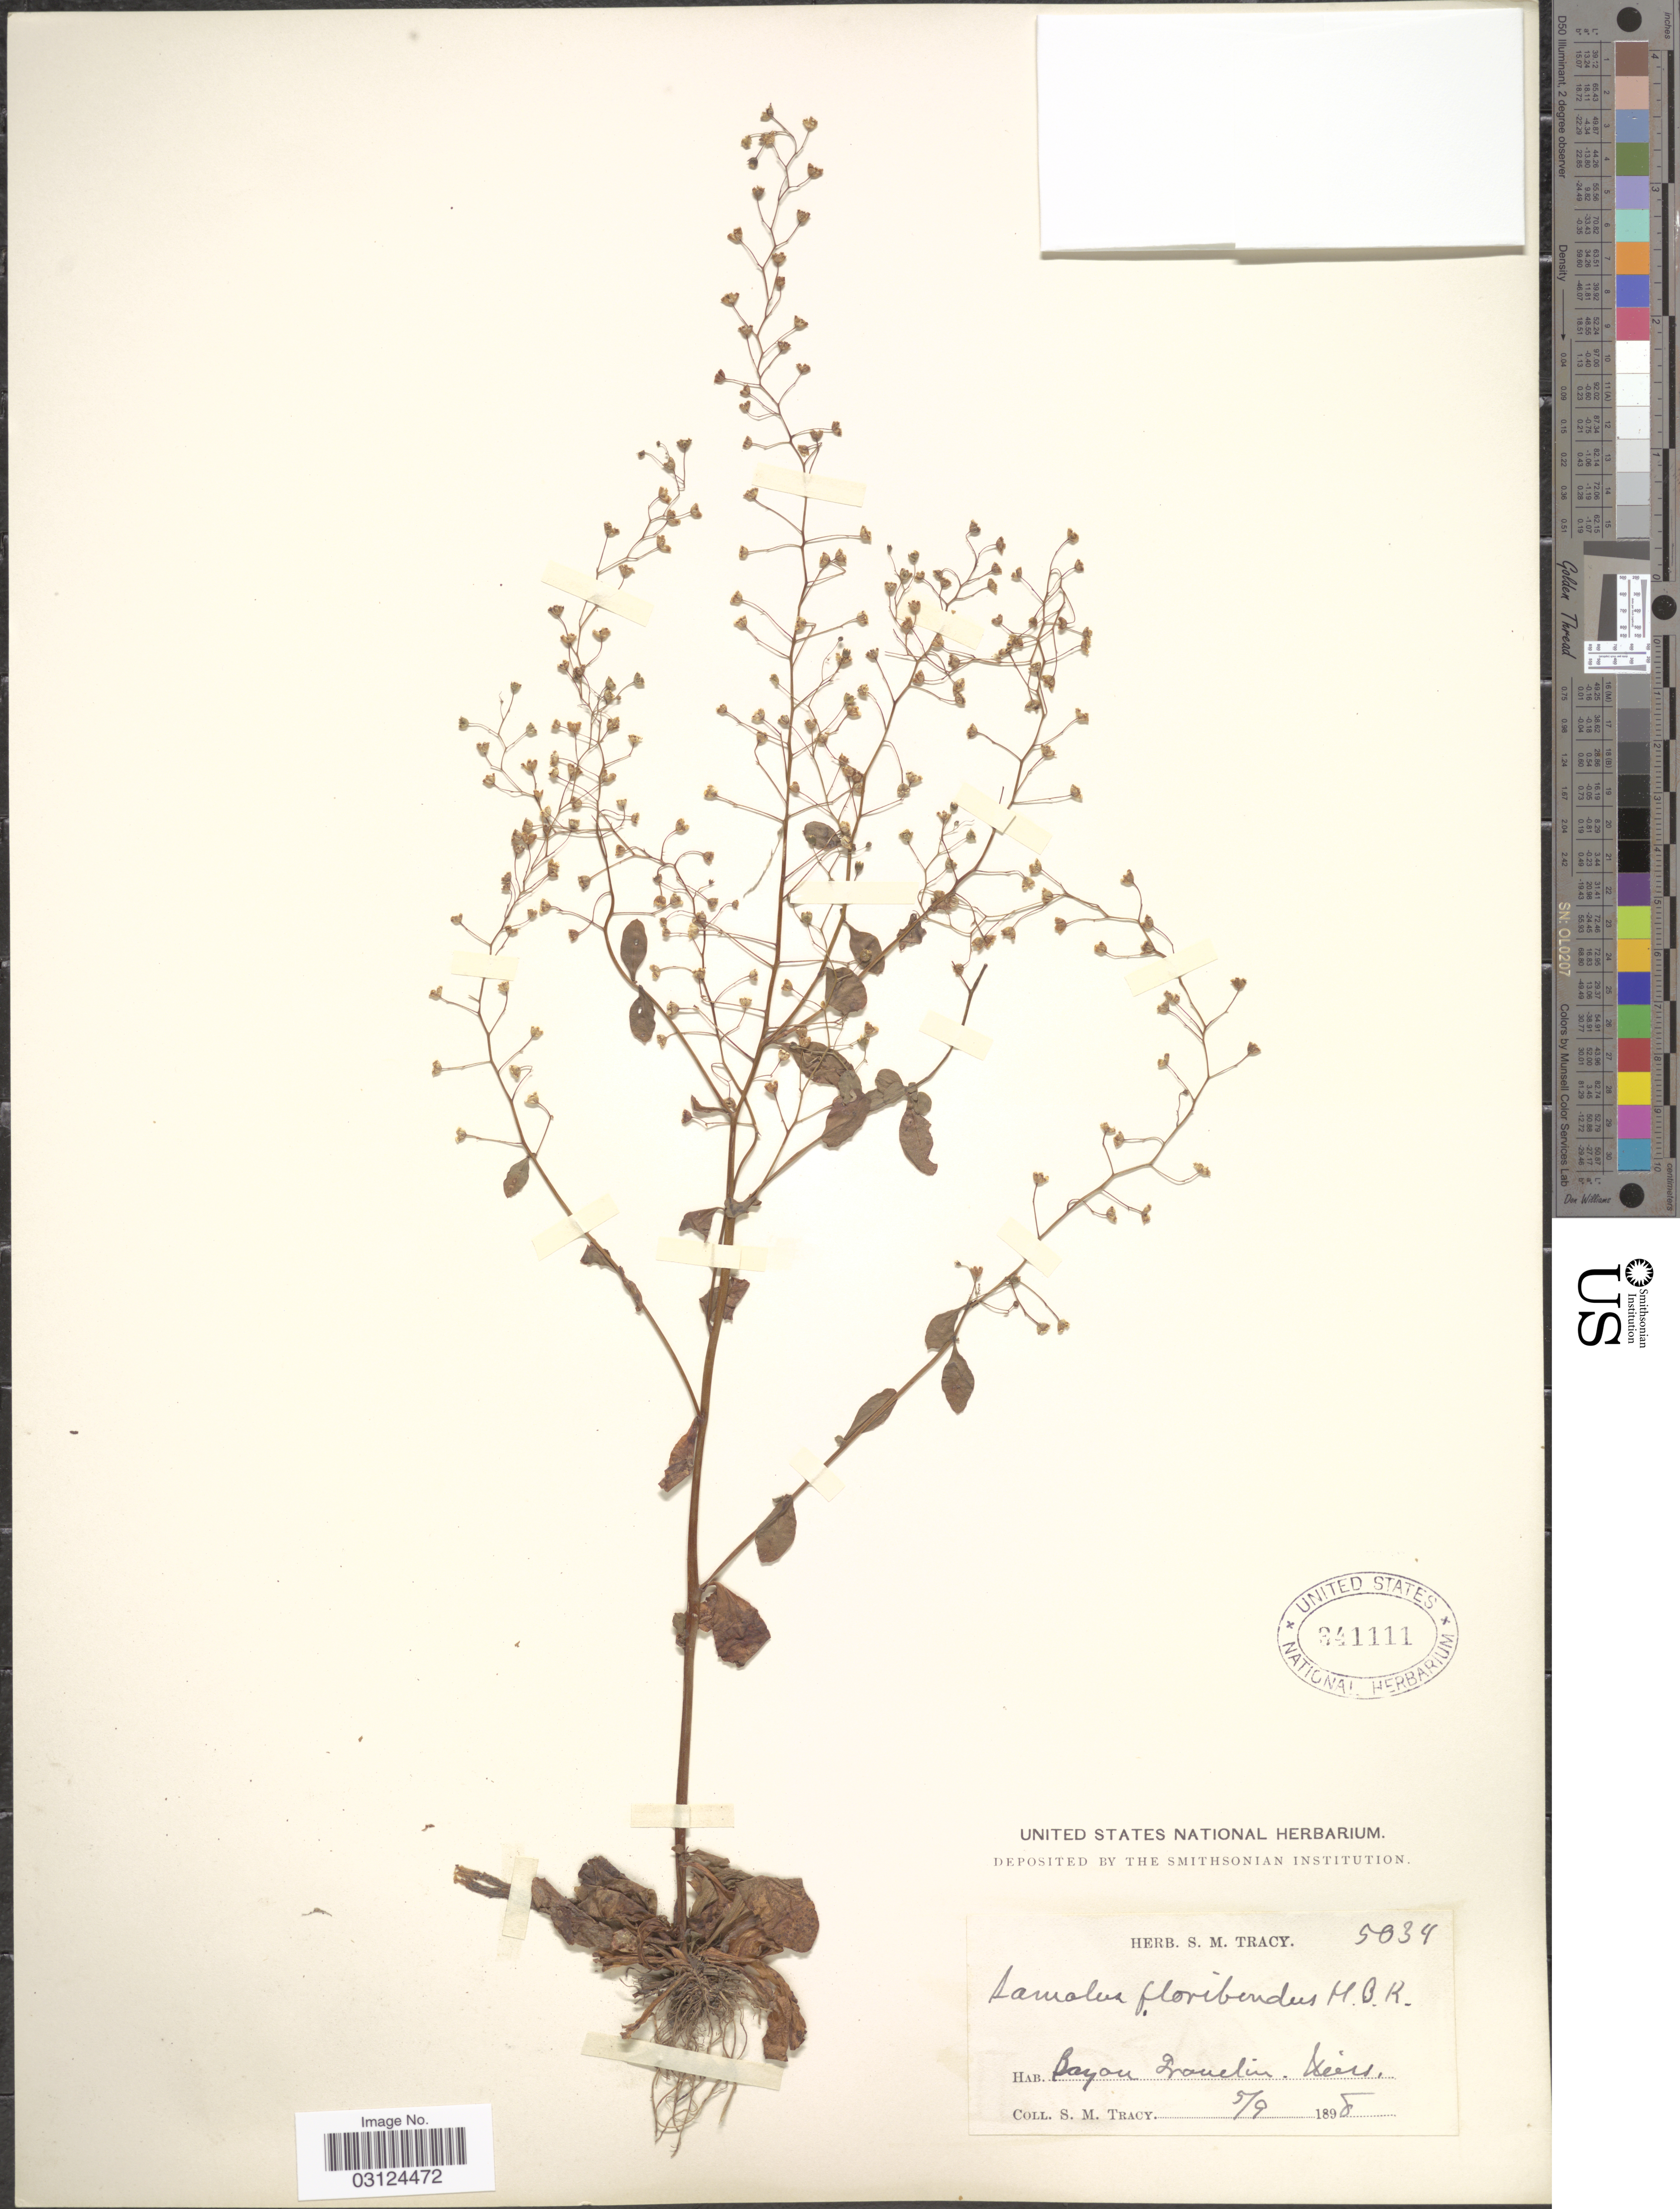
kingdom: Plantae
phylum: Tracheophyta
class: Magnoliopsida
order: Ericales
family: Primulaceae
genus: Samolus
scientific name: Samolus parviflorus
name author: Raf.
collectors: S. M. Tracy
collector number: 5034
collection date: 1898-05-09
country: United States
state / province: Mississippi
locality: Bayou Gravelin, Miss.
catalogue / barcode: US 341111